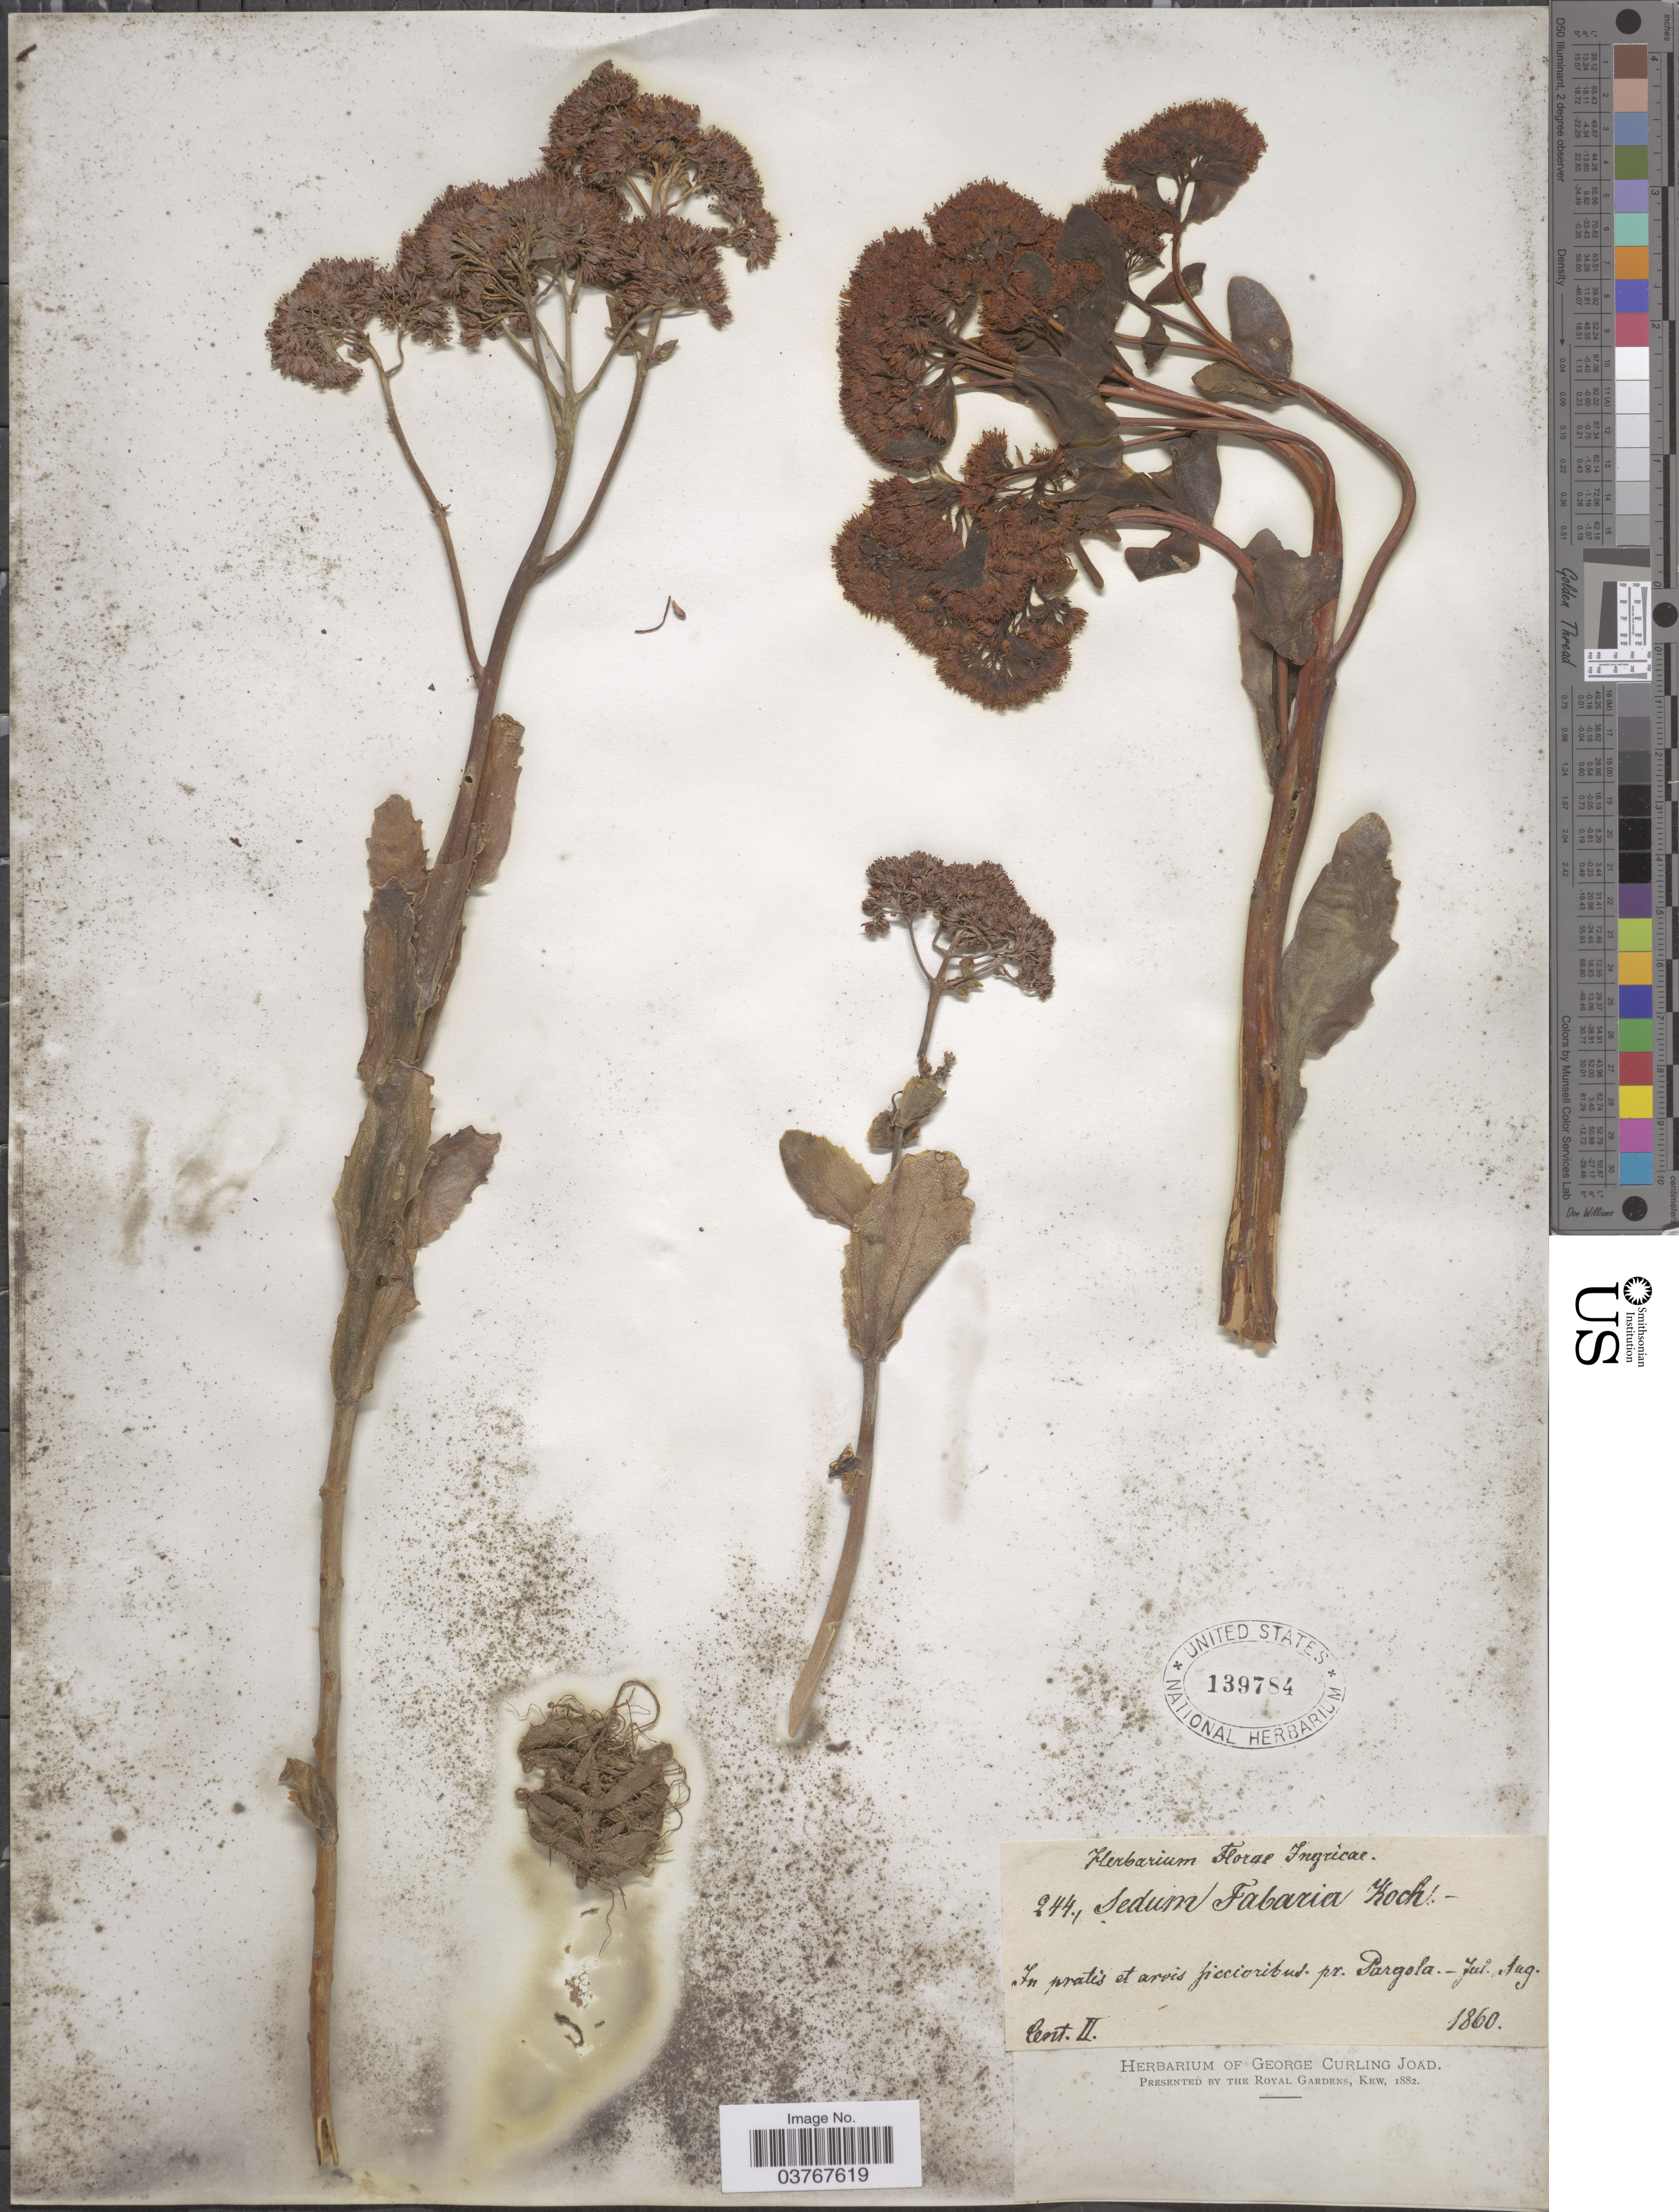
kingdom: Plantae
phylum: Tracheophyta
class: Magnoliopsida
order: Saxifragales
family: Crassulaceae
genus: Sedum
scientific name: Sedum fabaria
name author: W.D.J. Koch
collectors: ex herb. Florae Ingricae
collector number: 244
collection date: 1860-07/1860-08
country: Georgia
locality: In pratis et arvis ficcioribud pr. Pargola.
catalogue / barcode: US 139784